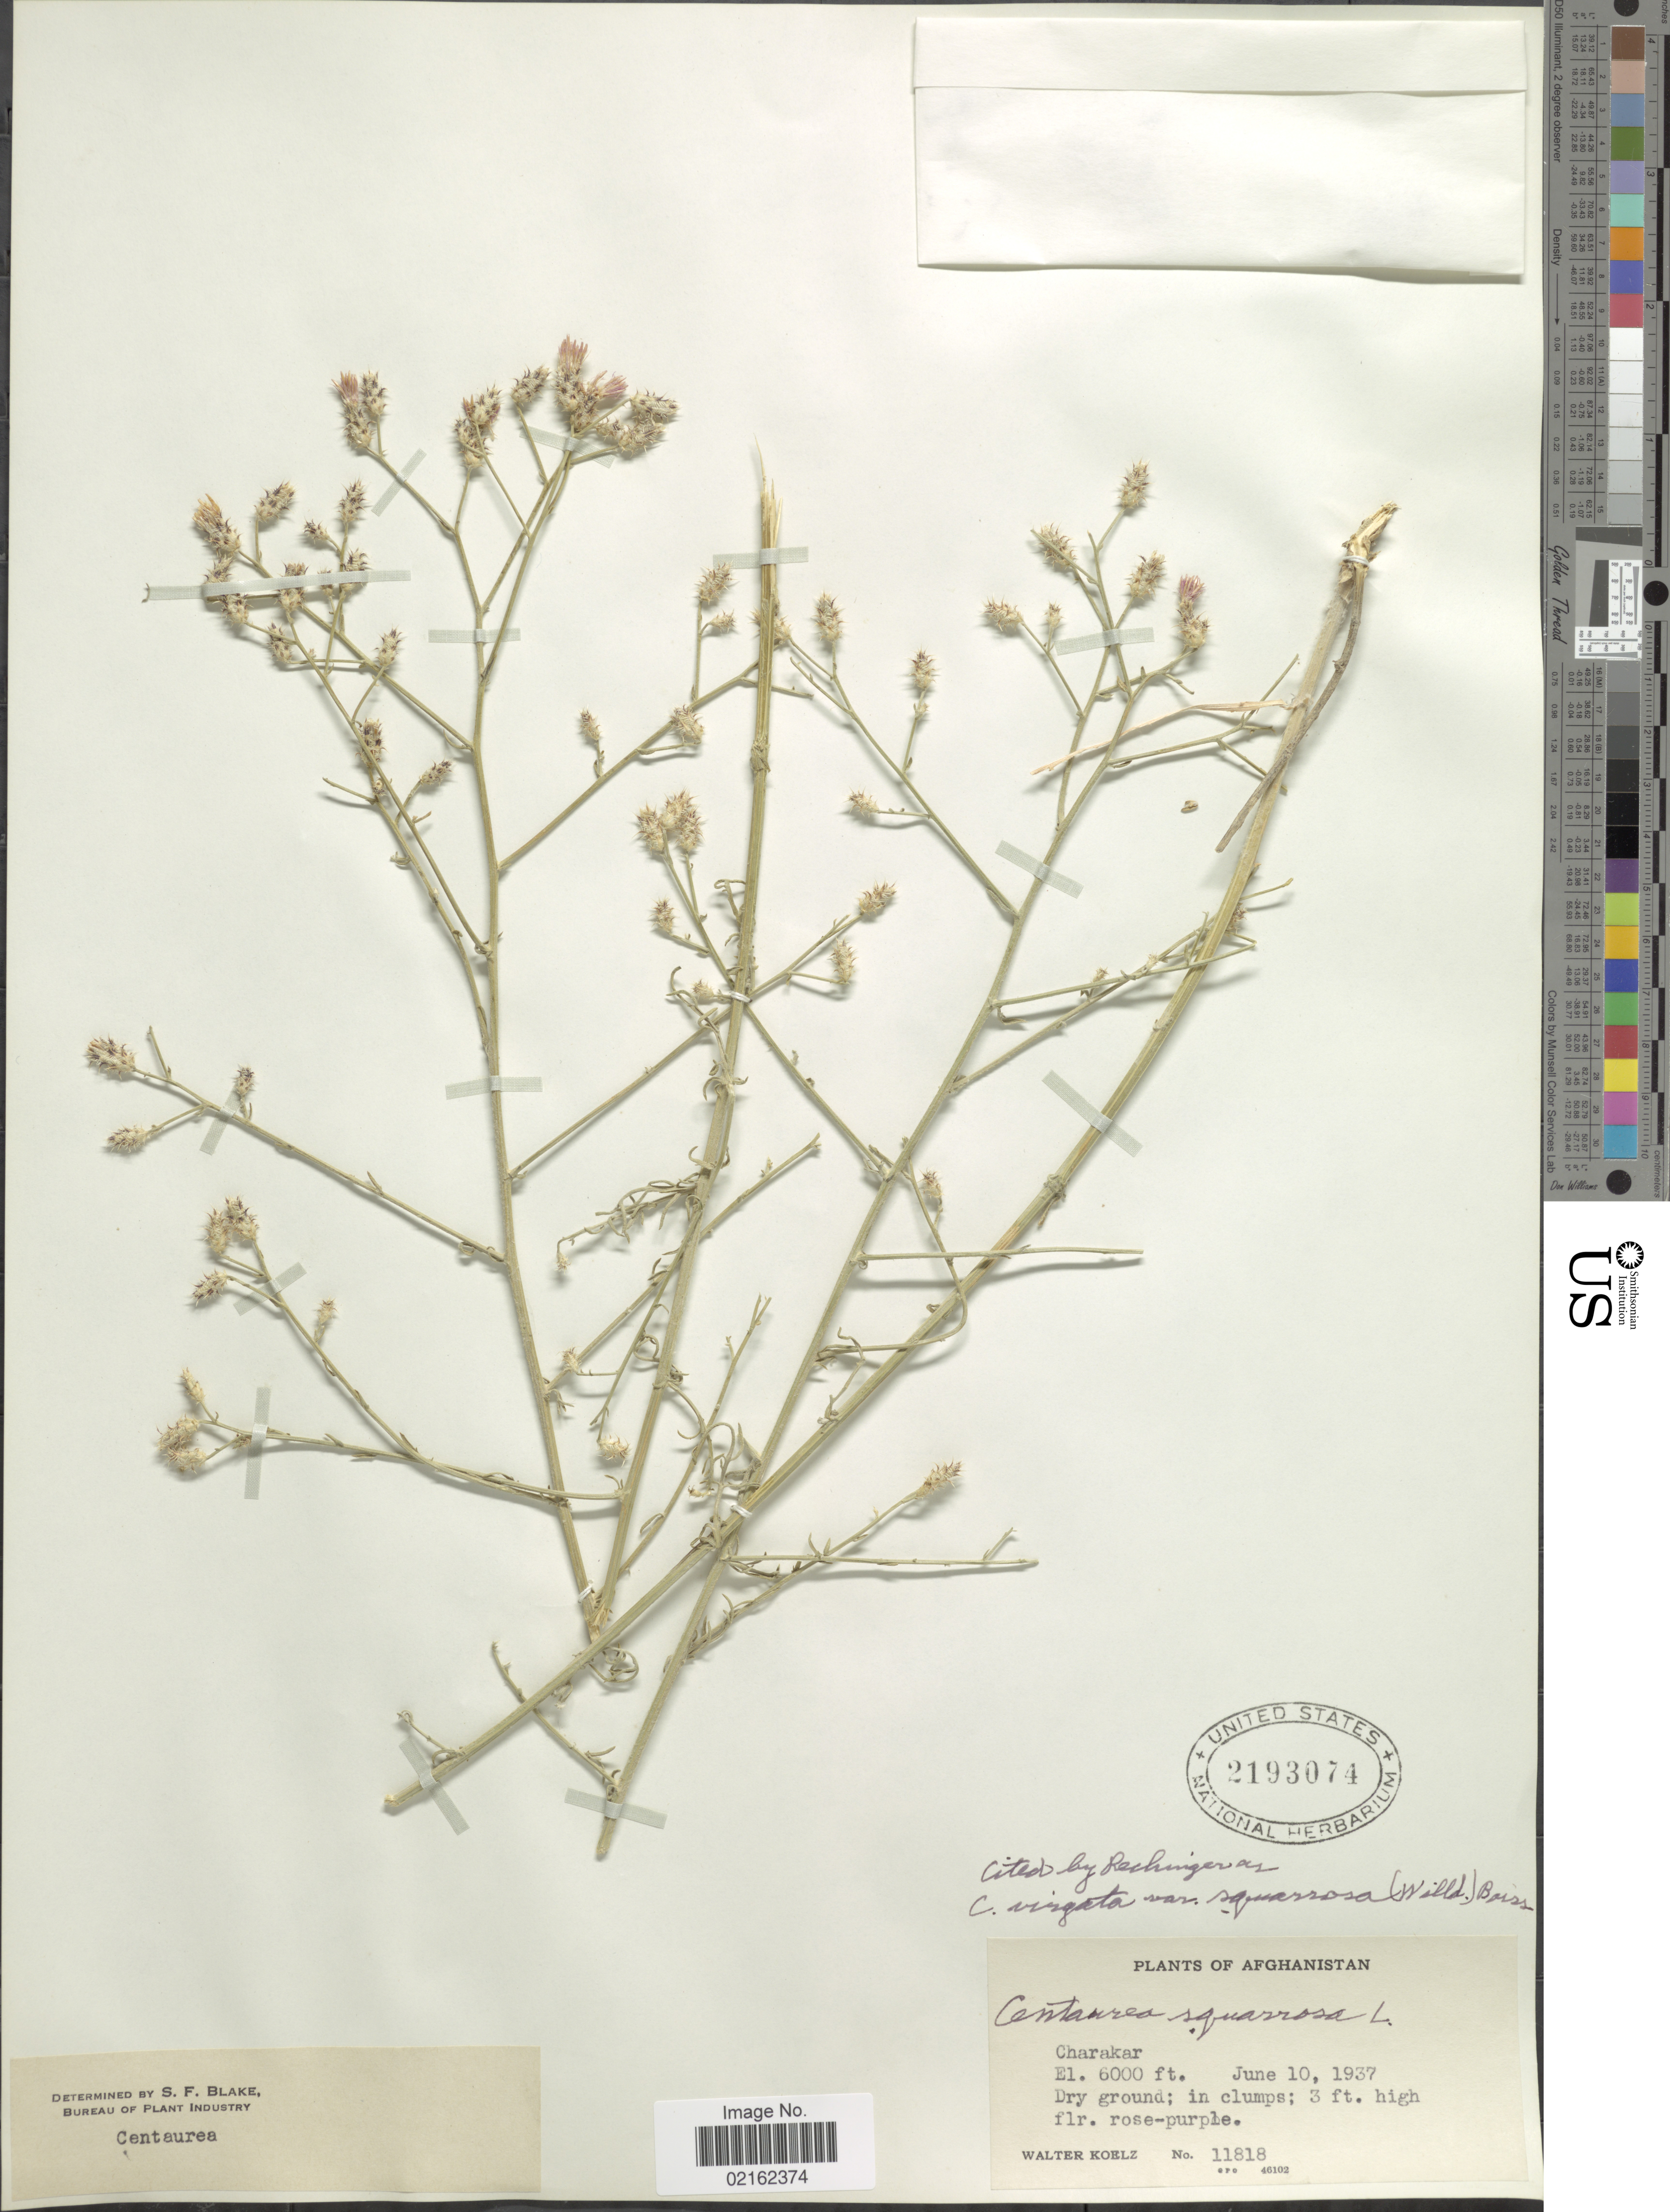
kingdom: Plantae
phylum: Tracheophyta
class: Magnoliopsida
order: Asterales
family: Asteraceae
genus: Centaurea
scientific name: Centaurea virgata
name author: Lam.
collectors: W. N. Koelz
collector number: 11818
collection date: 1937-06-10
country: Afghanistan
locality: Charakar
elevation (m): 1829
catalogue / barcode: US 2193074